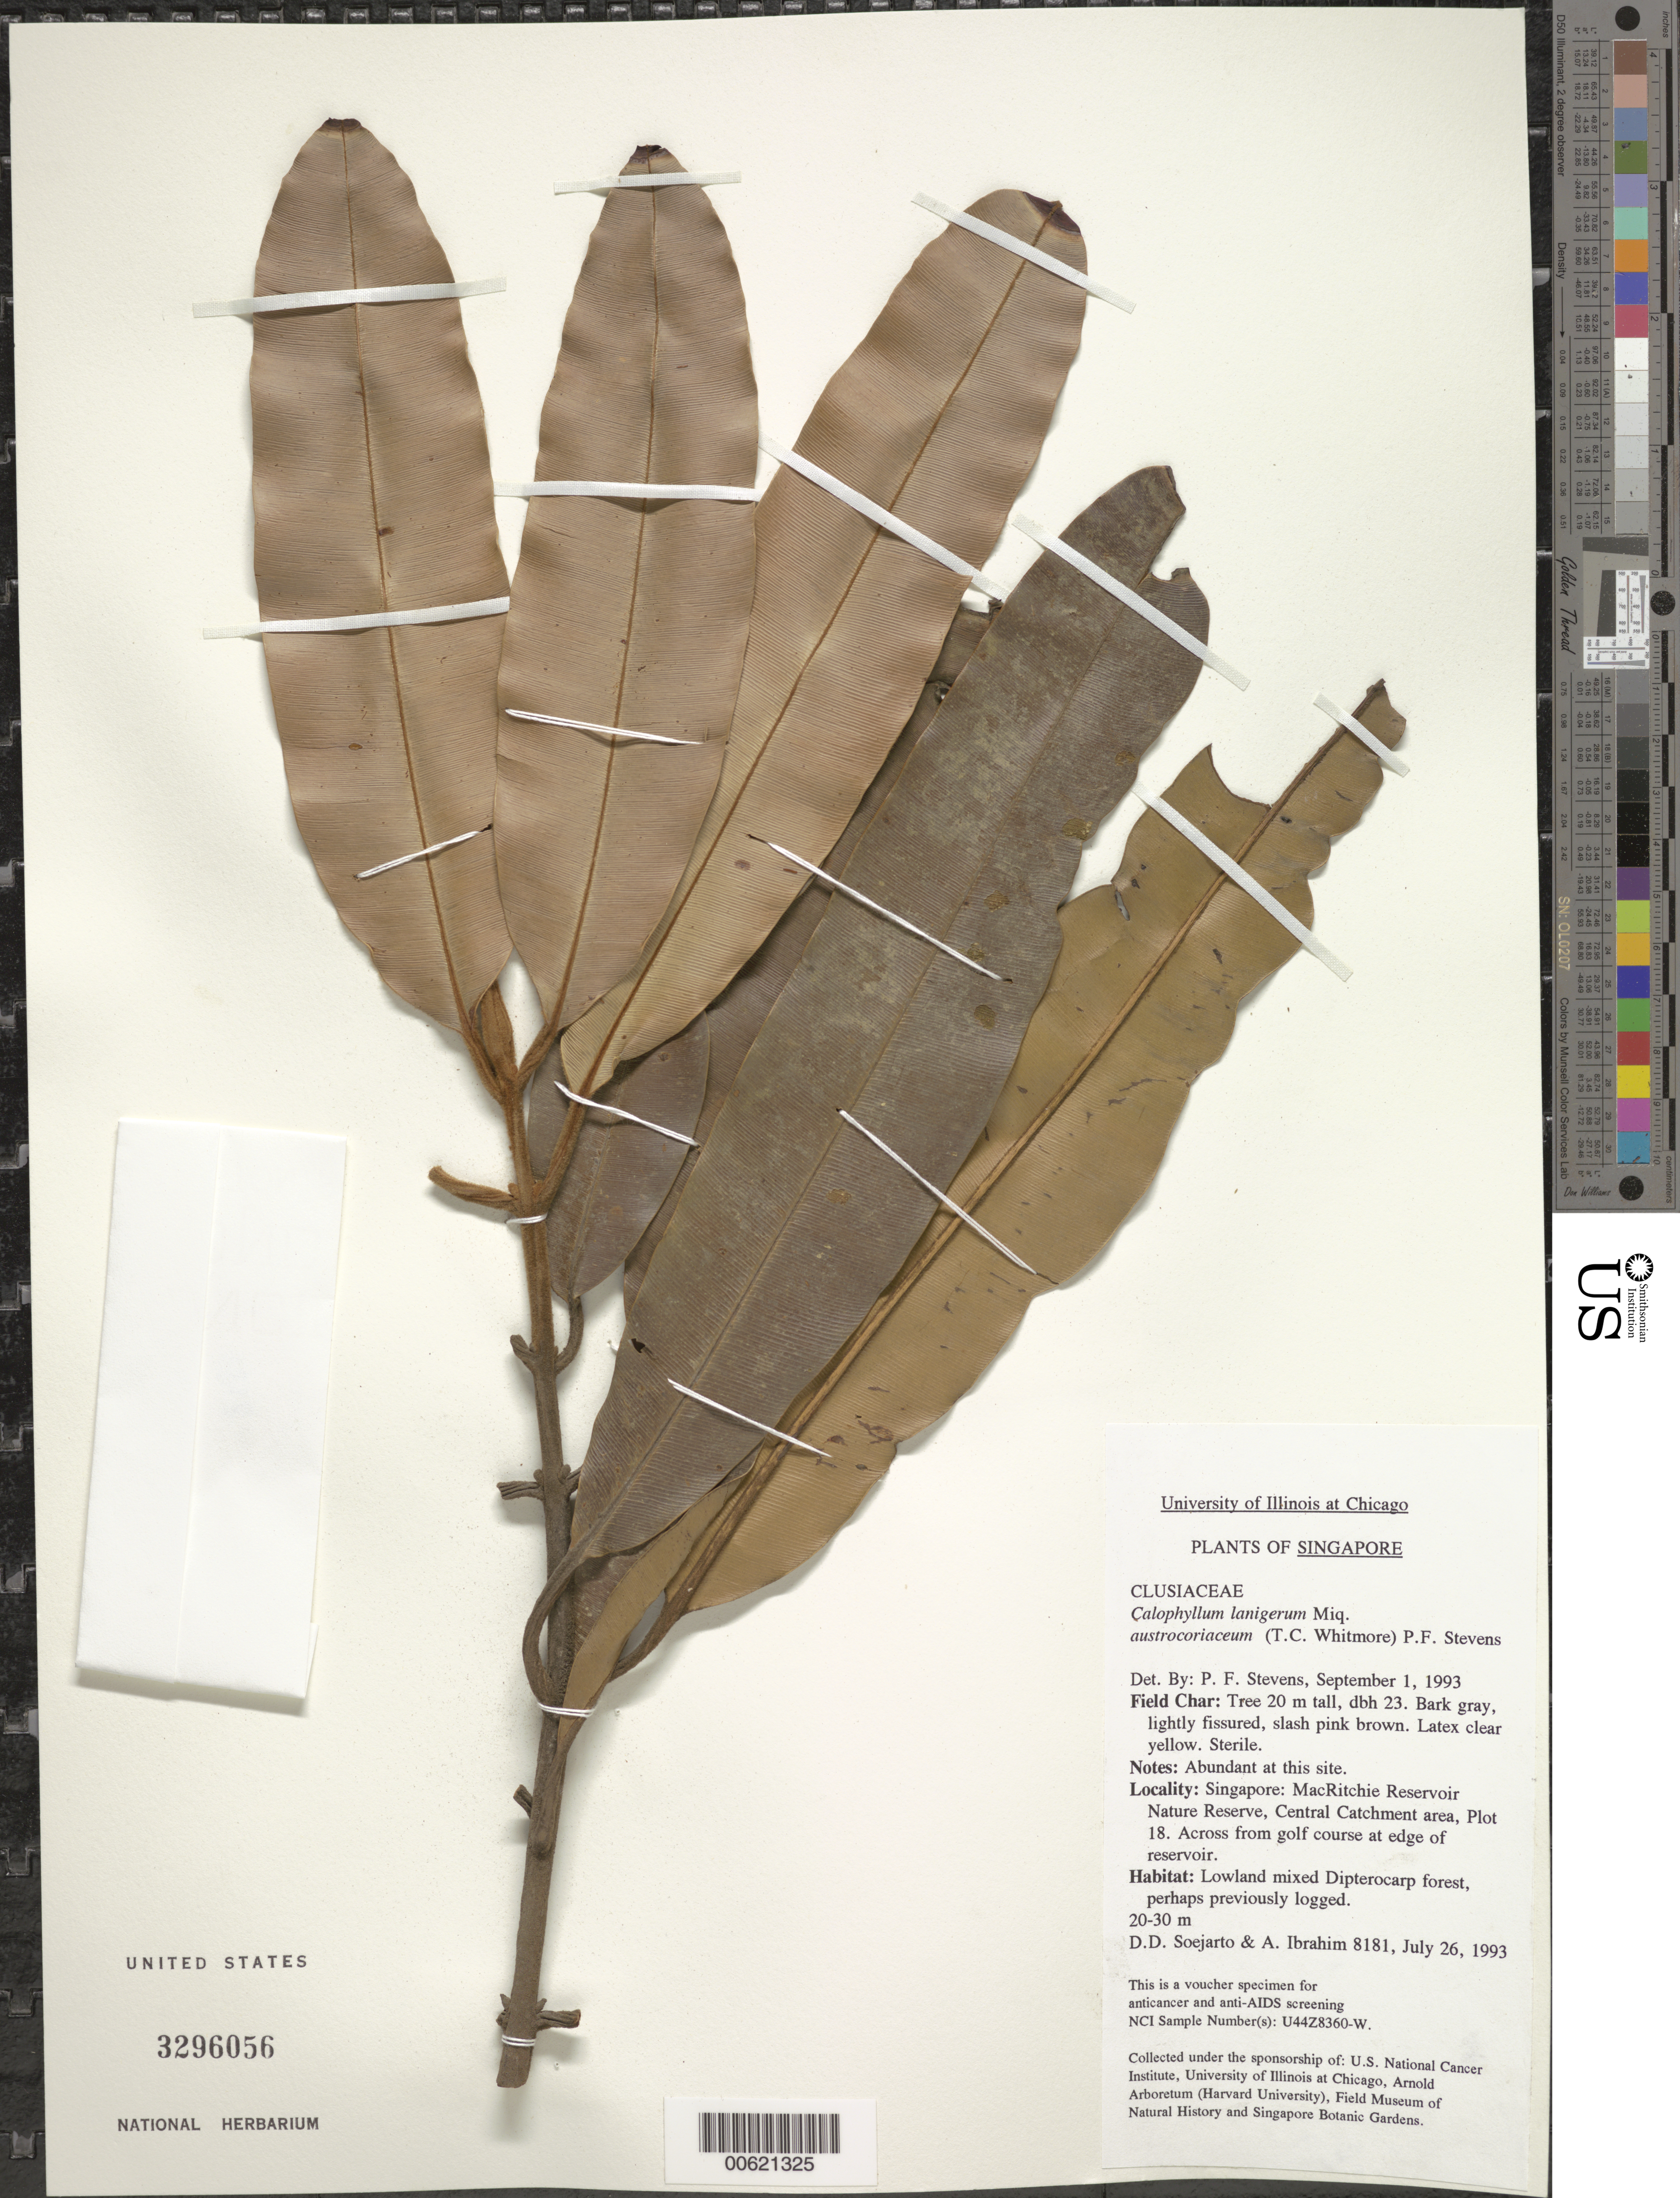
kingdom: Plantae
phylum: Tracheophyta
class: Magnoliopsida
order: Malpighiales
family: Calophyllaceae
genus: Calophyllum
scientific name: Calophyllum lanigerum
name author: Miq.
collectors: A. Ibrahim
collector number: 8181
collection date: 1993-07-26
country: Singapore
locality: MacRitchie Reservoir Nature Reserve, Central Catchment area, Plot 18. Across from golf course at edge of reservoir.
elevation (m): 20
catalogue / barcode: US 3296056